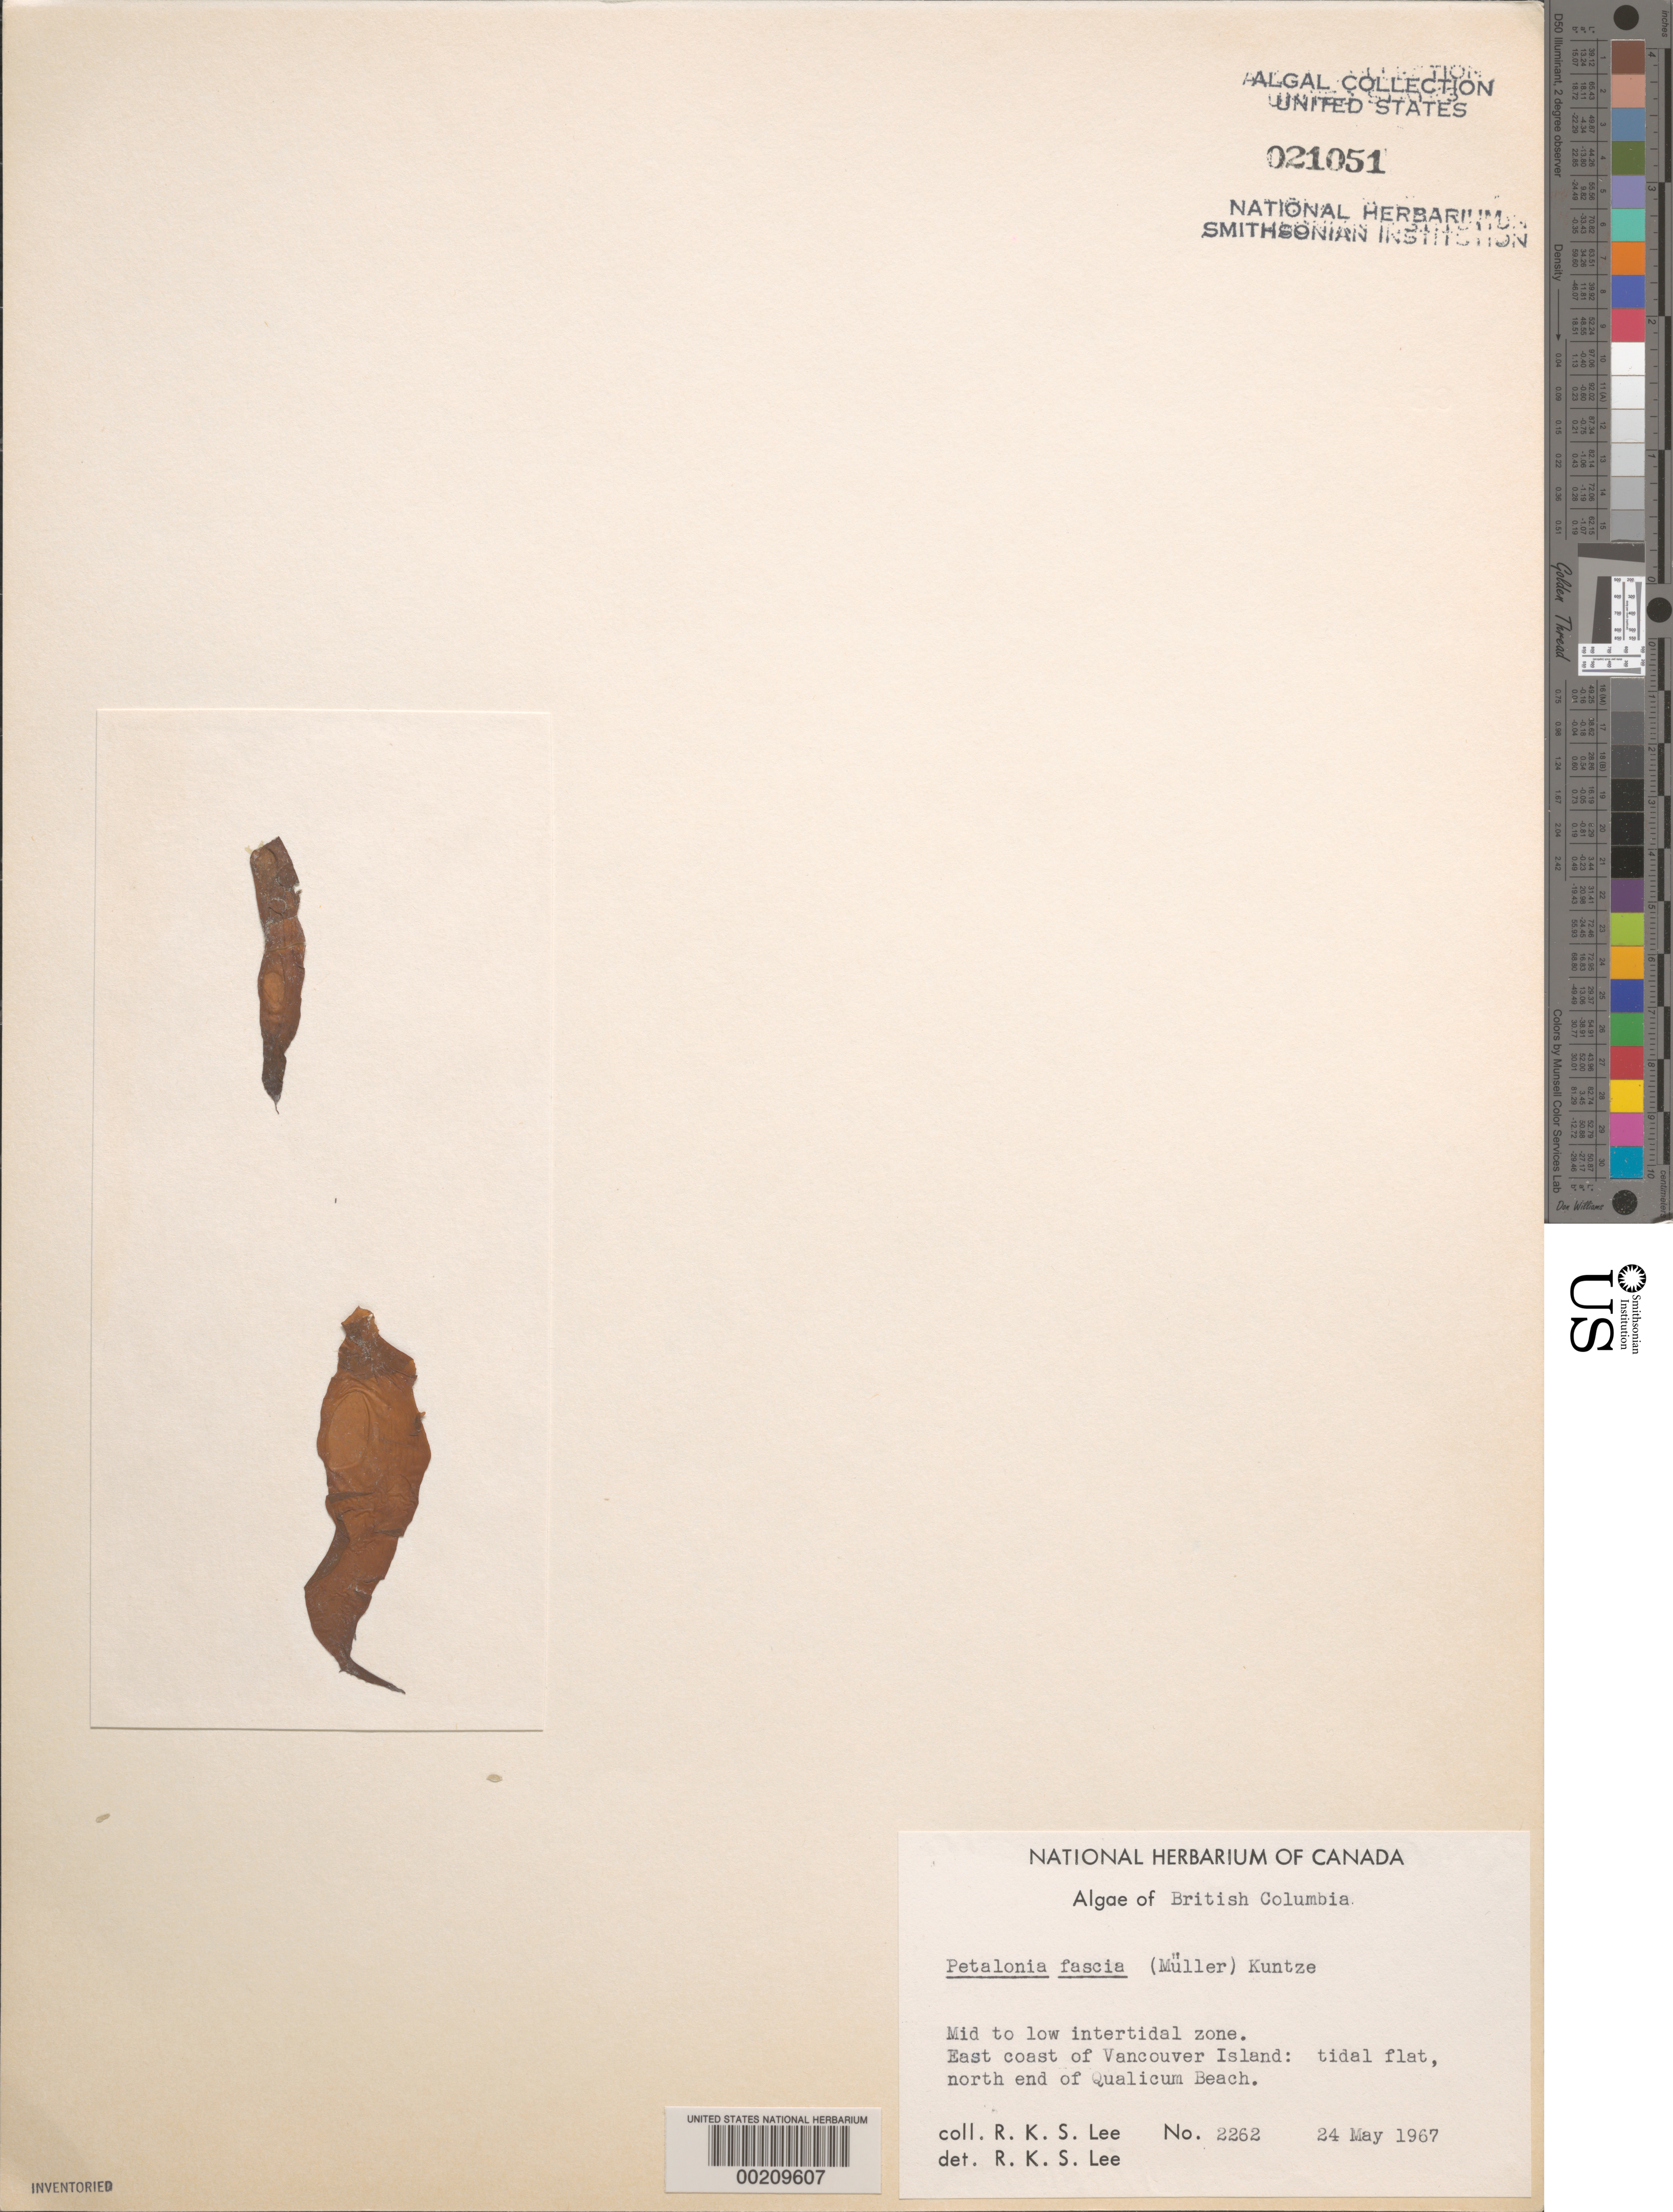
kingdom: Chromista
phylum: Ochrophyta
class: Phaeophyceae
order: Scytosiphonales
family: Scytosiphonaceae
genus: Petalonia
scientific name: Petalonia fascia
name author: (O.F. Müller) Kuntze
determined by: Lee, R. K. S.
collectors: R. Lee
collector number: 2262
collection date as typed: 24 May 1967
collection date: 1967-05-24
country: Canada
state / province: British Columbia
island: Vancouver Island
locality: Qualicum Beach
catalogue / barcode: US 21051